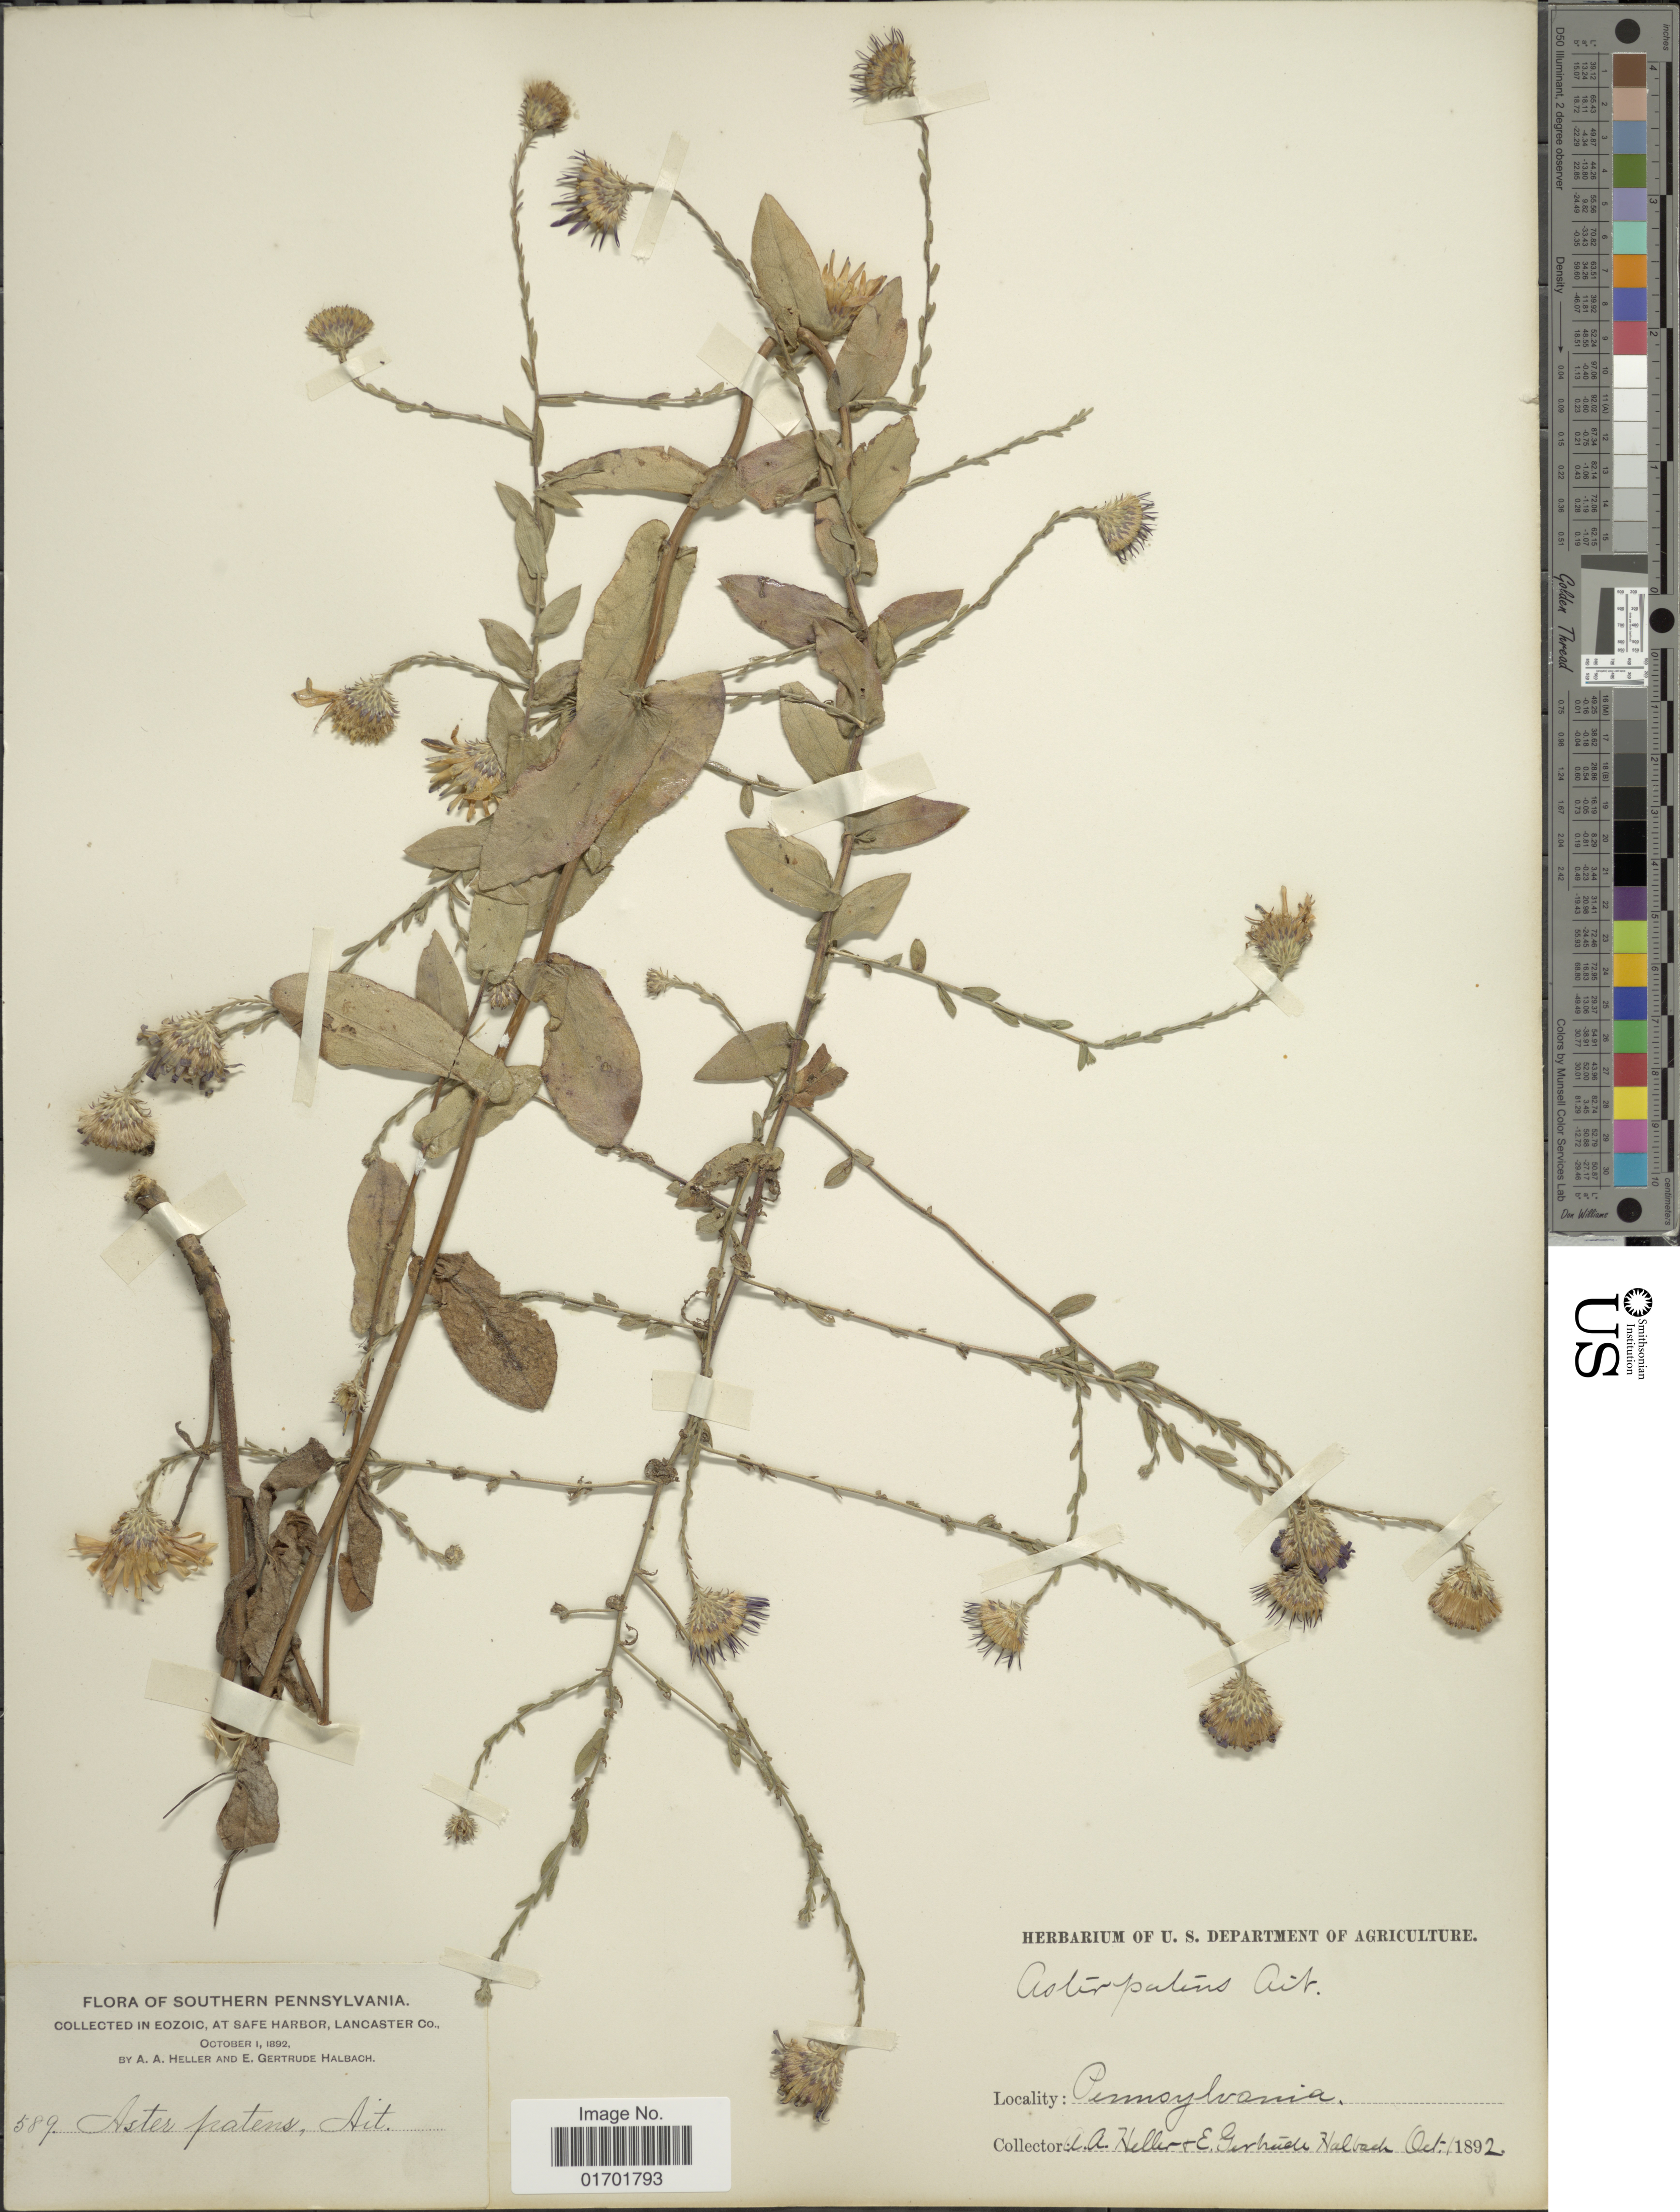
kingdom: Plantae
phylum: Tracheophyta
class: Magnoliopsida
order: Asterales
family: Asteraceae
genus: Symphyotrichum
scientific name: Symphyotrichum patens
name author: (Aiton) G.L. Nesom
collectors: A. A. Heller & E. G. Halbach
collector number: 589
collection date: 1892-10-01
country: United States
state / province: Pennsylvania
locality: Southern Pennysylvania, in Eozoic, at Safe Harbor, Lancaster Co.